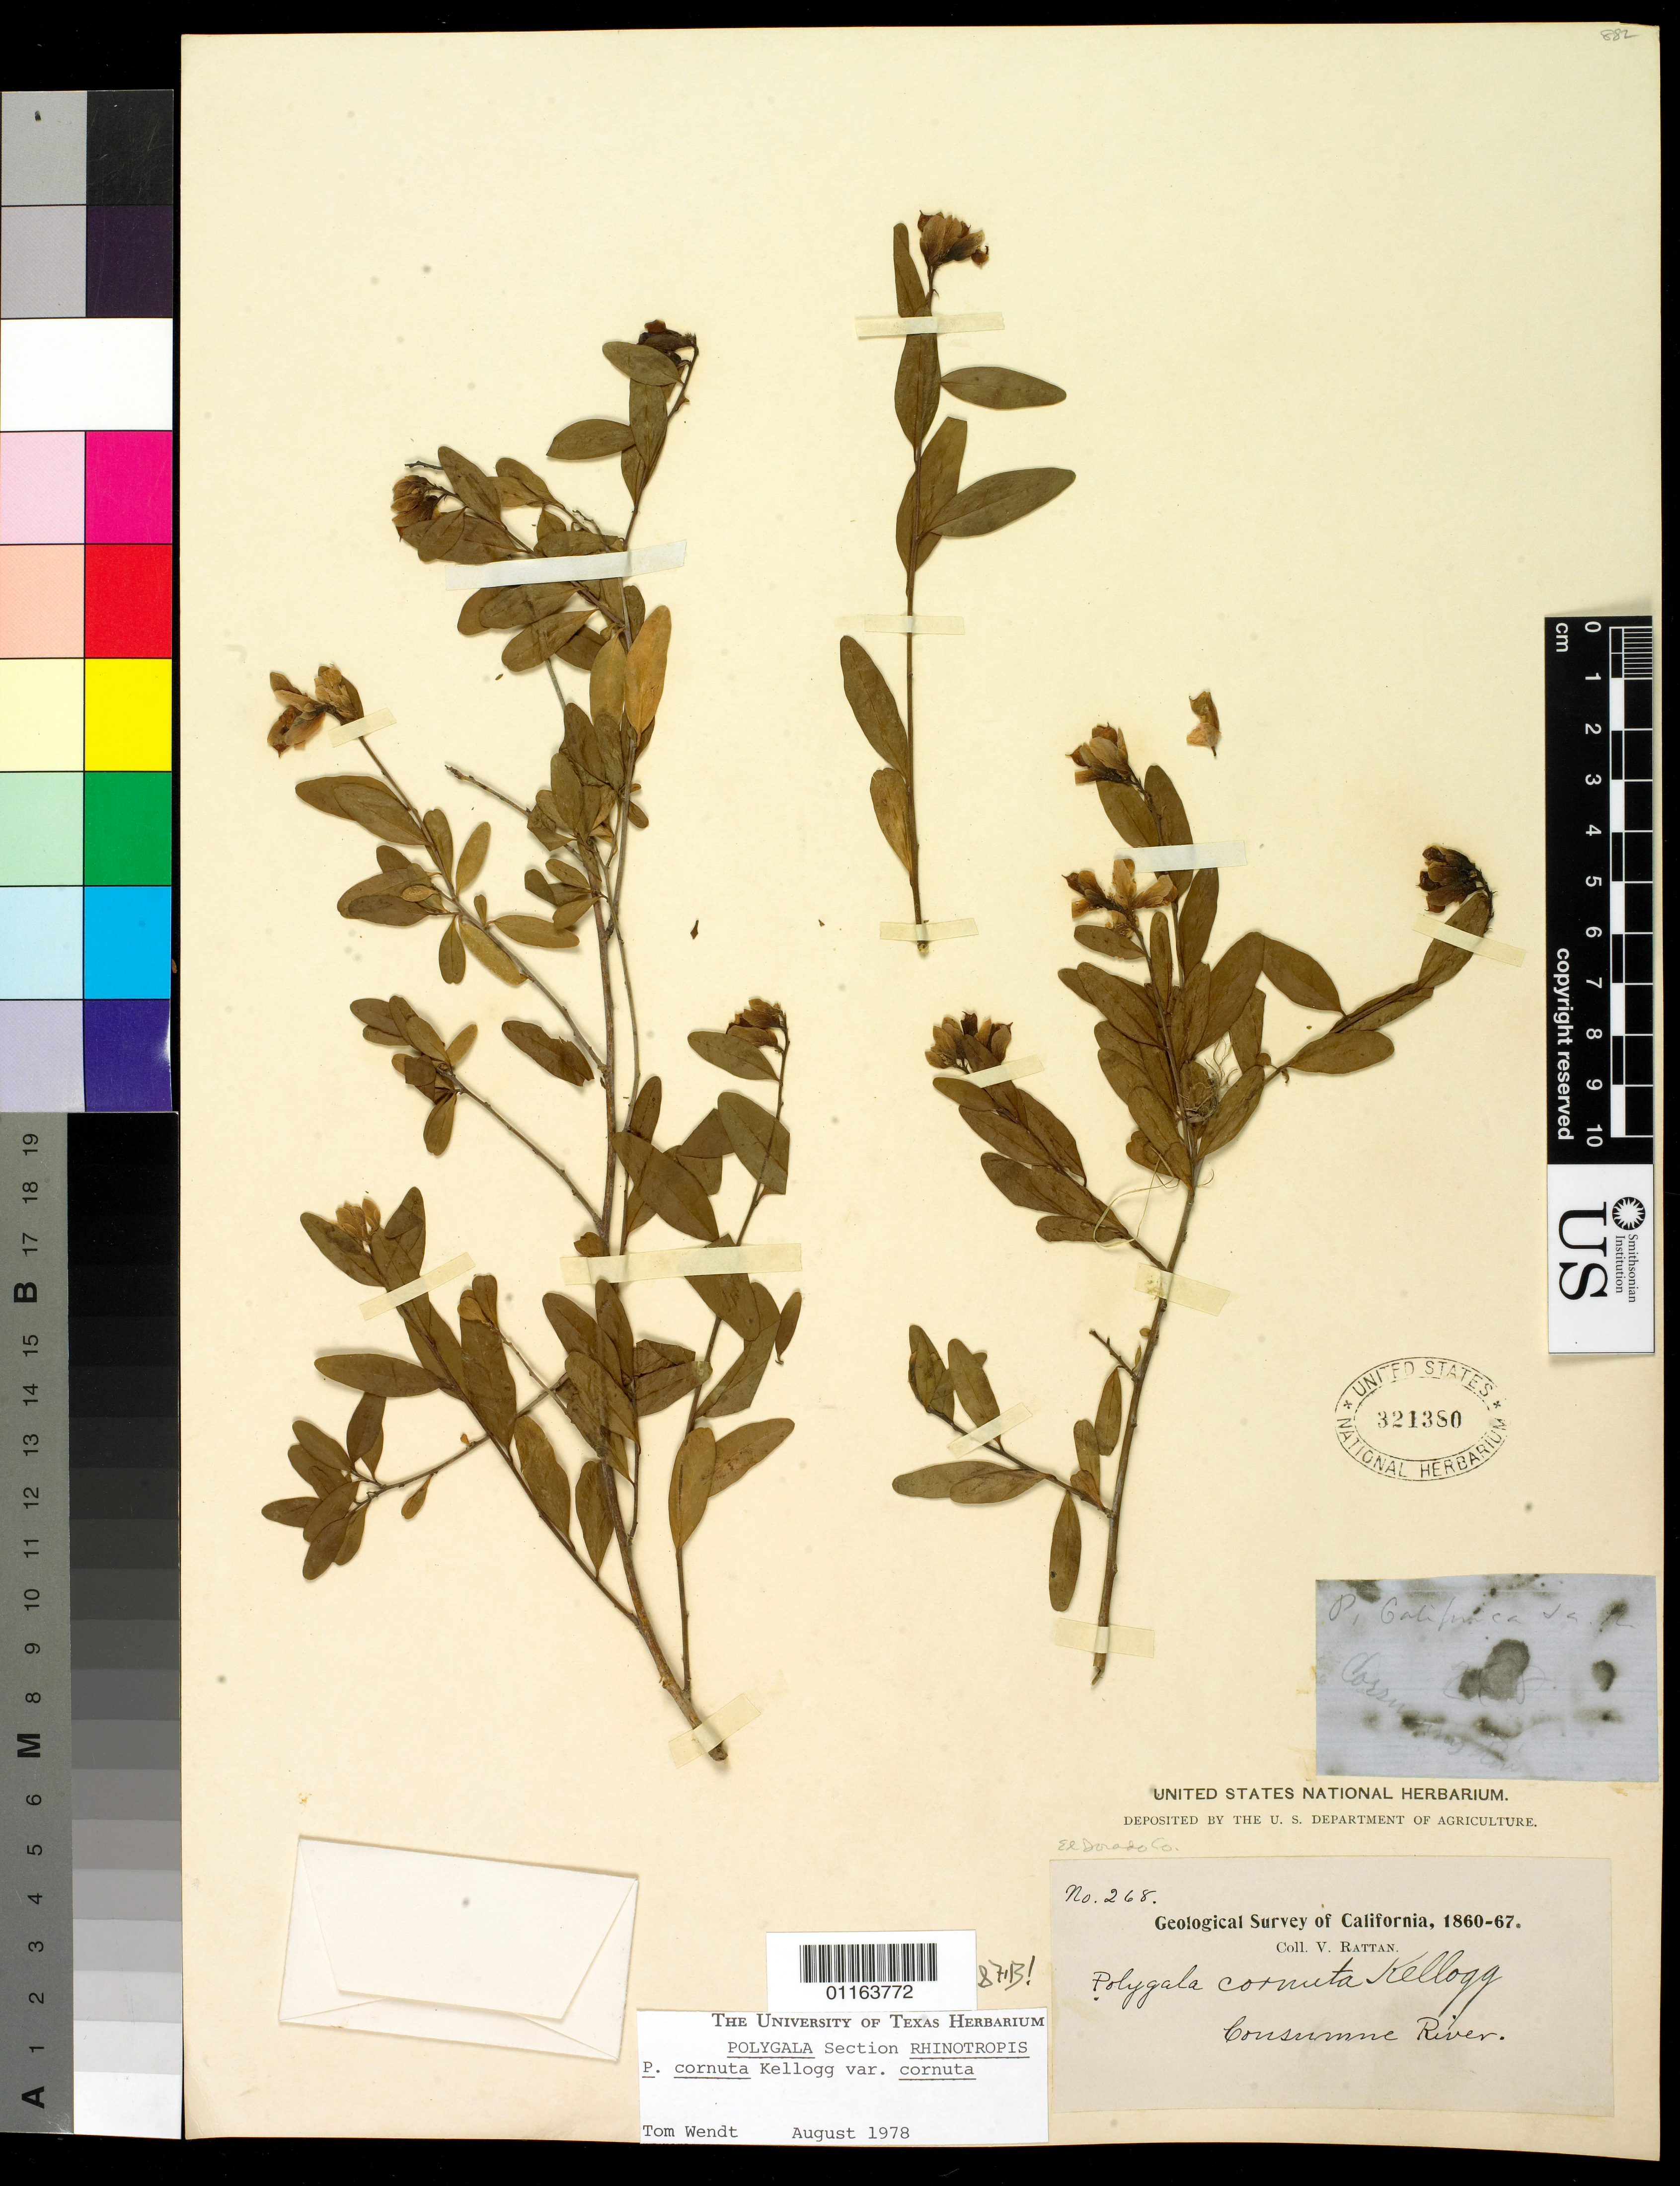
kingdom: Plantae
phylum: Tracheophyta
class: Magnoliopsida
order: Fabales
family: Polygalaceae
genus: Rhinotropis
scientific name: Rhinotropis cornuta var. cornuta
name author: (Kellogg) J.R. Abbott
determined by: Strong, Mark T., (BOT), Smithsonian Institution - National Museum of Natural History (UNITED STATES)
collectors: V. Rattan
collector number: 268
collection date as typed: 1860 to -- -- 1867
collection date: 1860/1867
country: United States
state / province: California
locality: Cosumnes River.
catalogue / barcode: US 321380